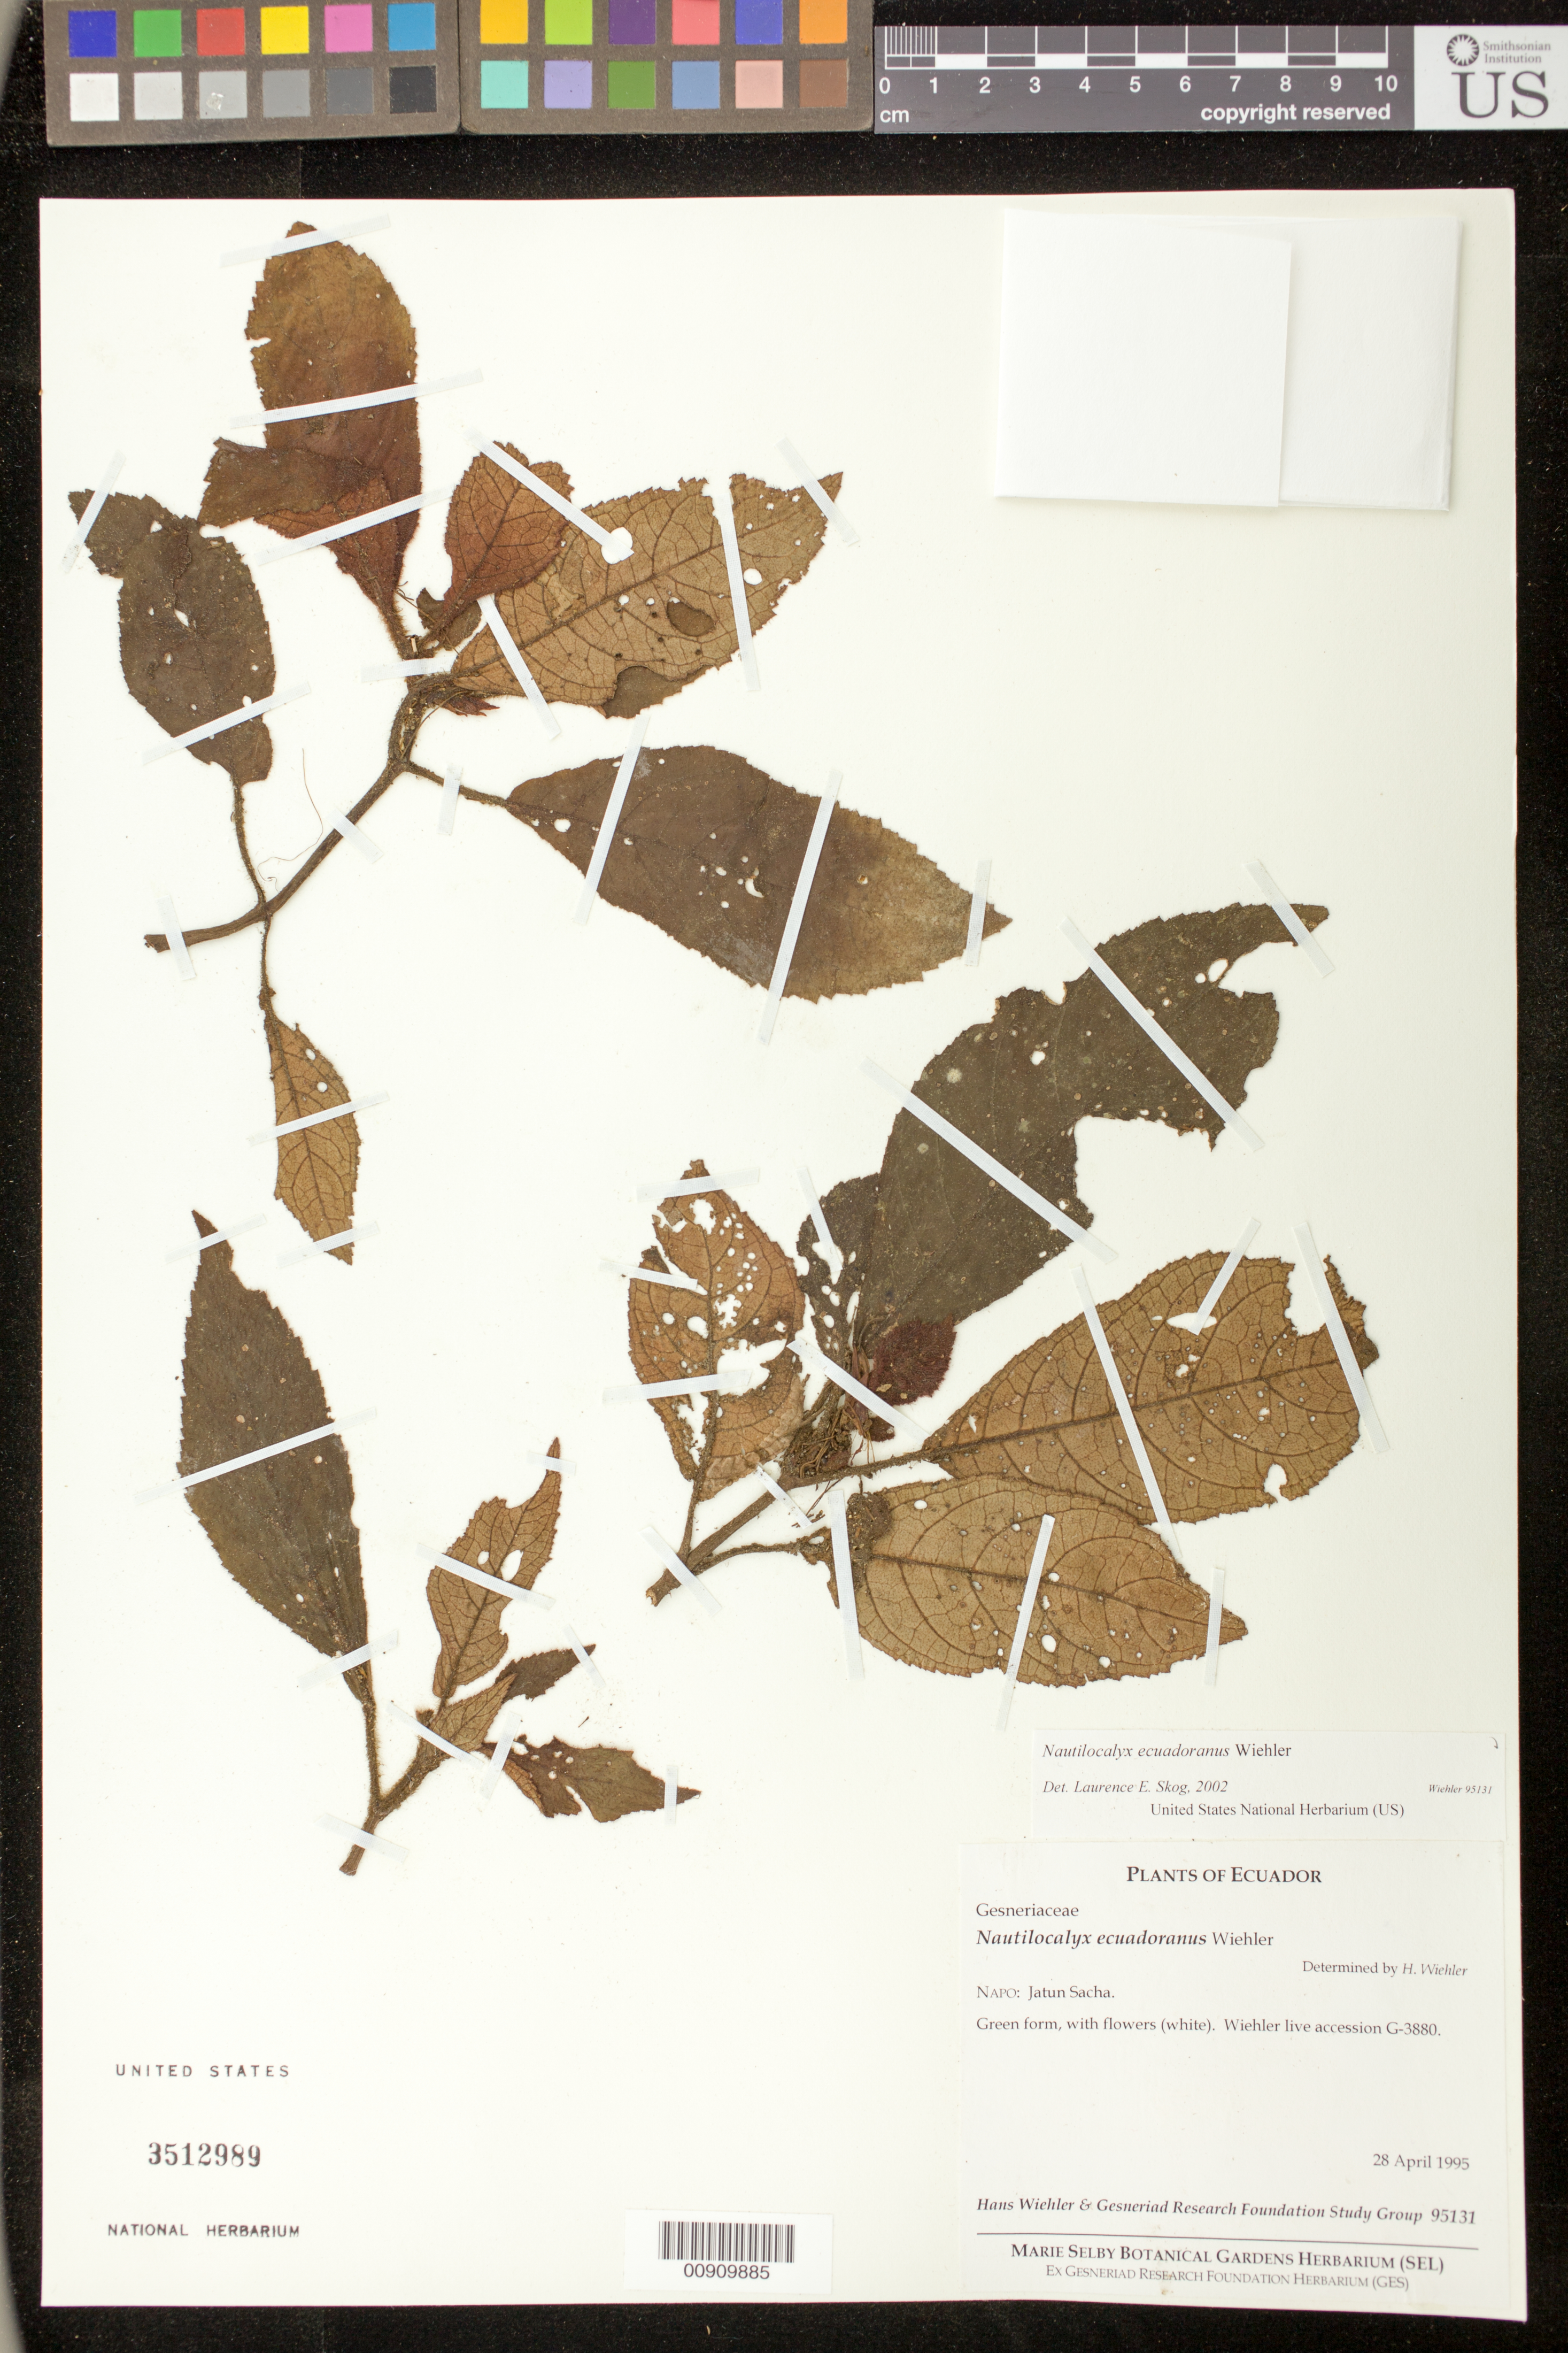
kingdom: Plantae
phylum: Tracheophyta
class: Magnoliopsida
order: Lamiales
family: Gesneriaceae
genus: Nautilocalyx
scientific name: Nautilocalyx ecuadoranus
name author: Wiehler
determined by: Skog, Laurence E.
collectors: H. J. Wiehler & GRF Study Group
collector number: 95131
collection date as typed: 28 Apr 1995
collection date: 1995-04-28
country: Ecuador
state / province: Napo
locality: Napo: Jatun Sacha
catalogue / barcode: US 3512989